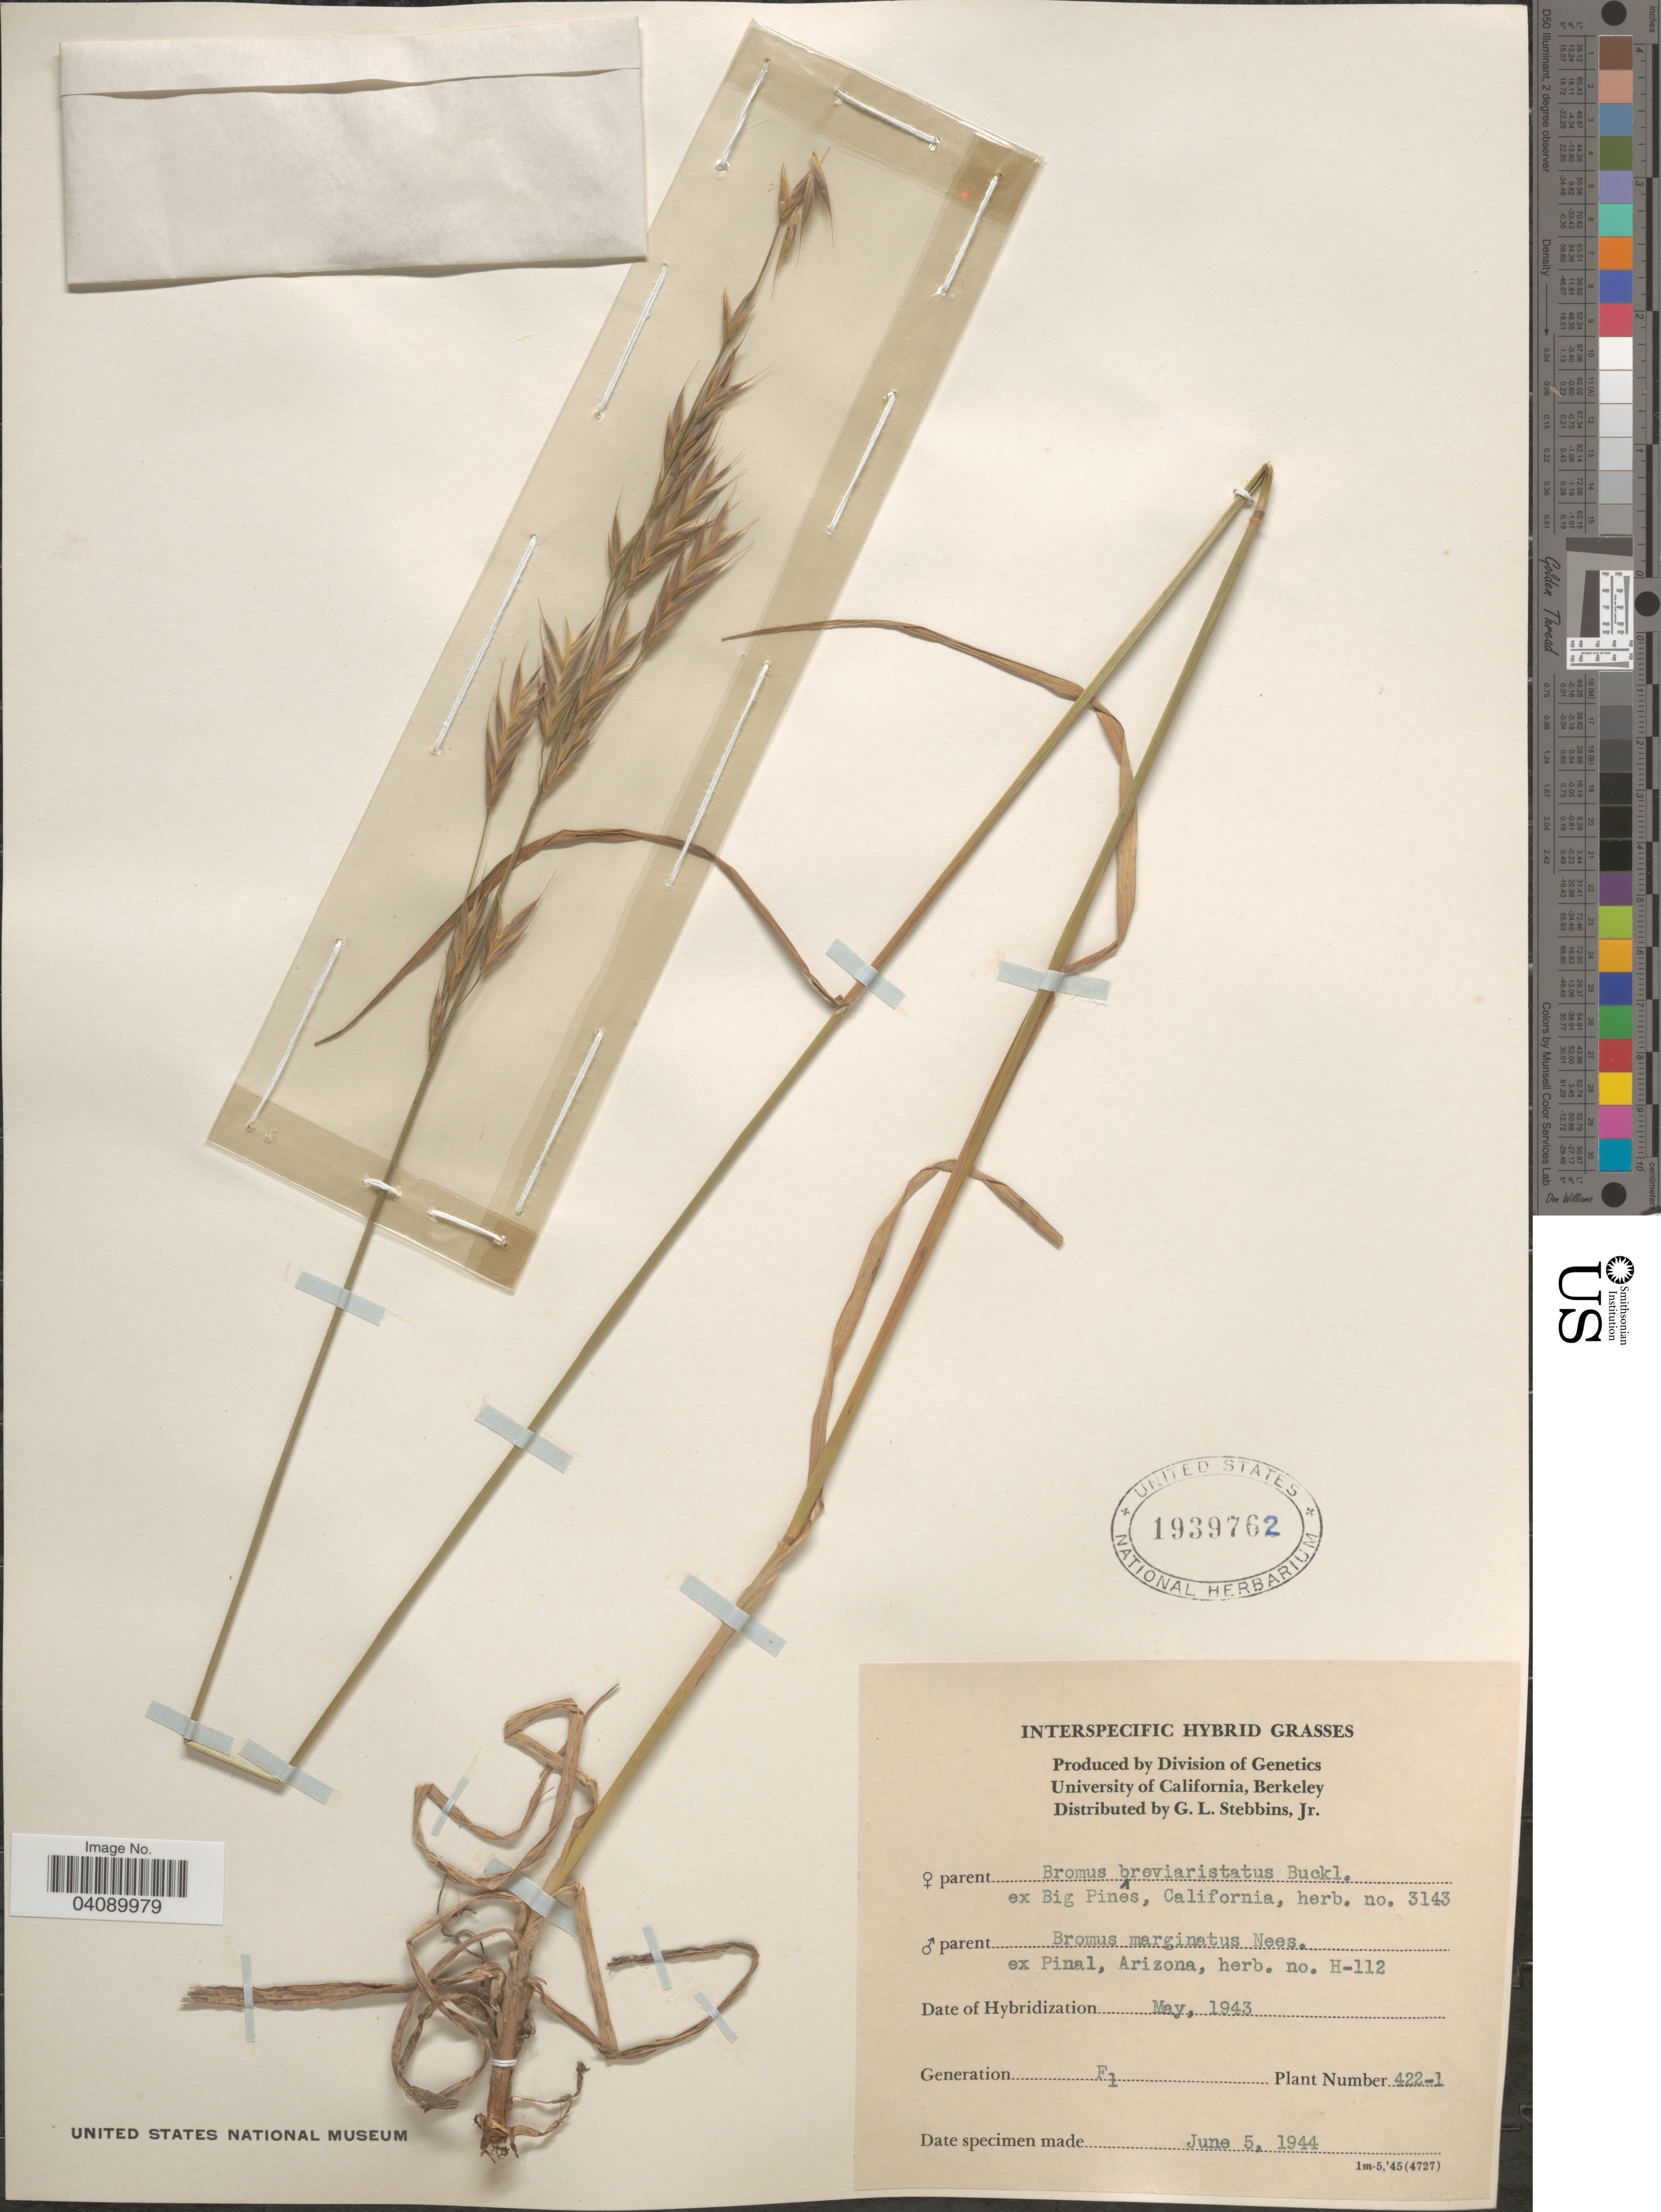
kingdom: Plantae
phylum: Tracheophyta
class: Liliopsida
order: Poales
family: Poaceae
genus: Bromus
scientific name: Bromus sp.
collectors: G. L. Stebbins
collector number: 422-1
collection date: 1944-06-05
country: United States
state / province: California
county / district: Alameda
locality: University of California, Berkeley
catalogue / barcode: US 1939762